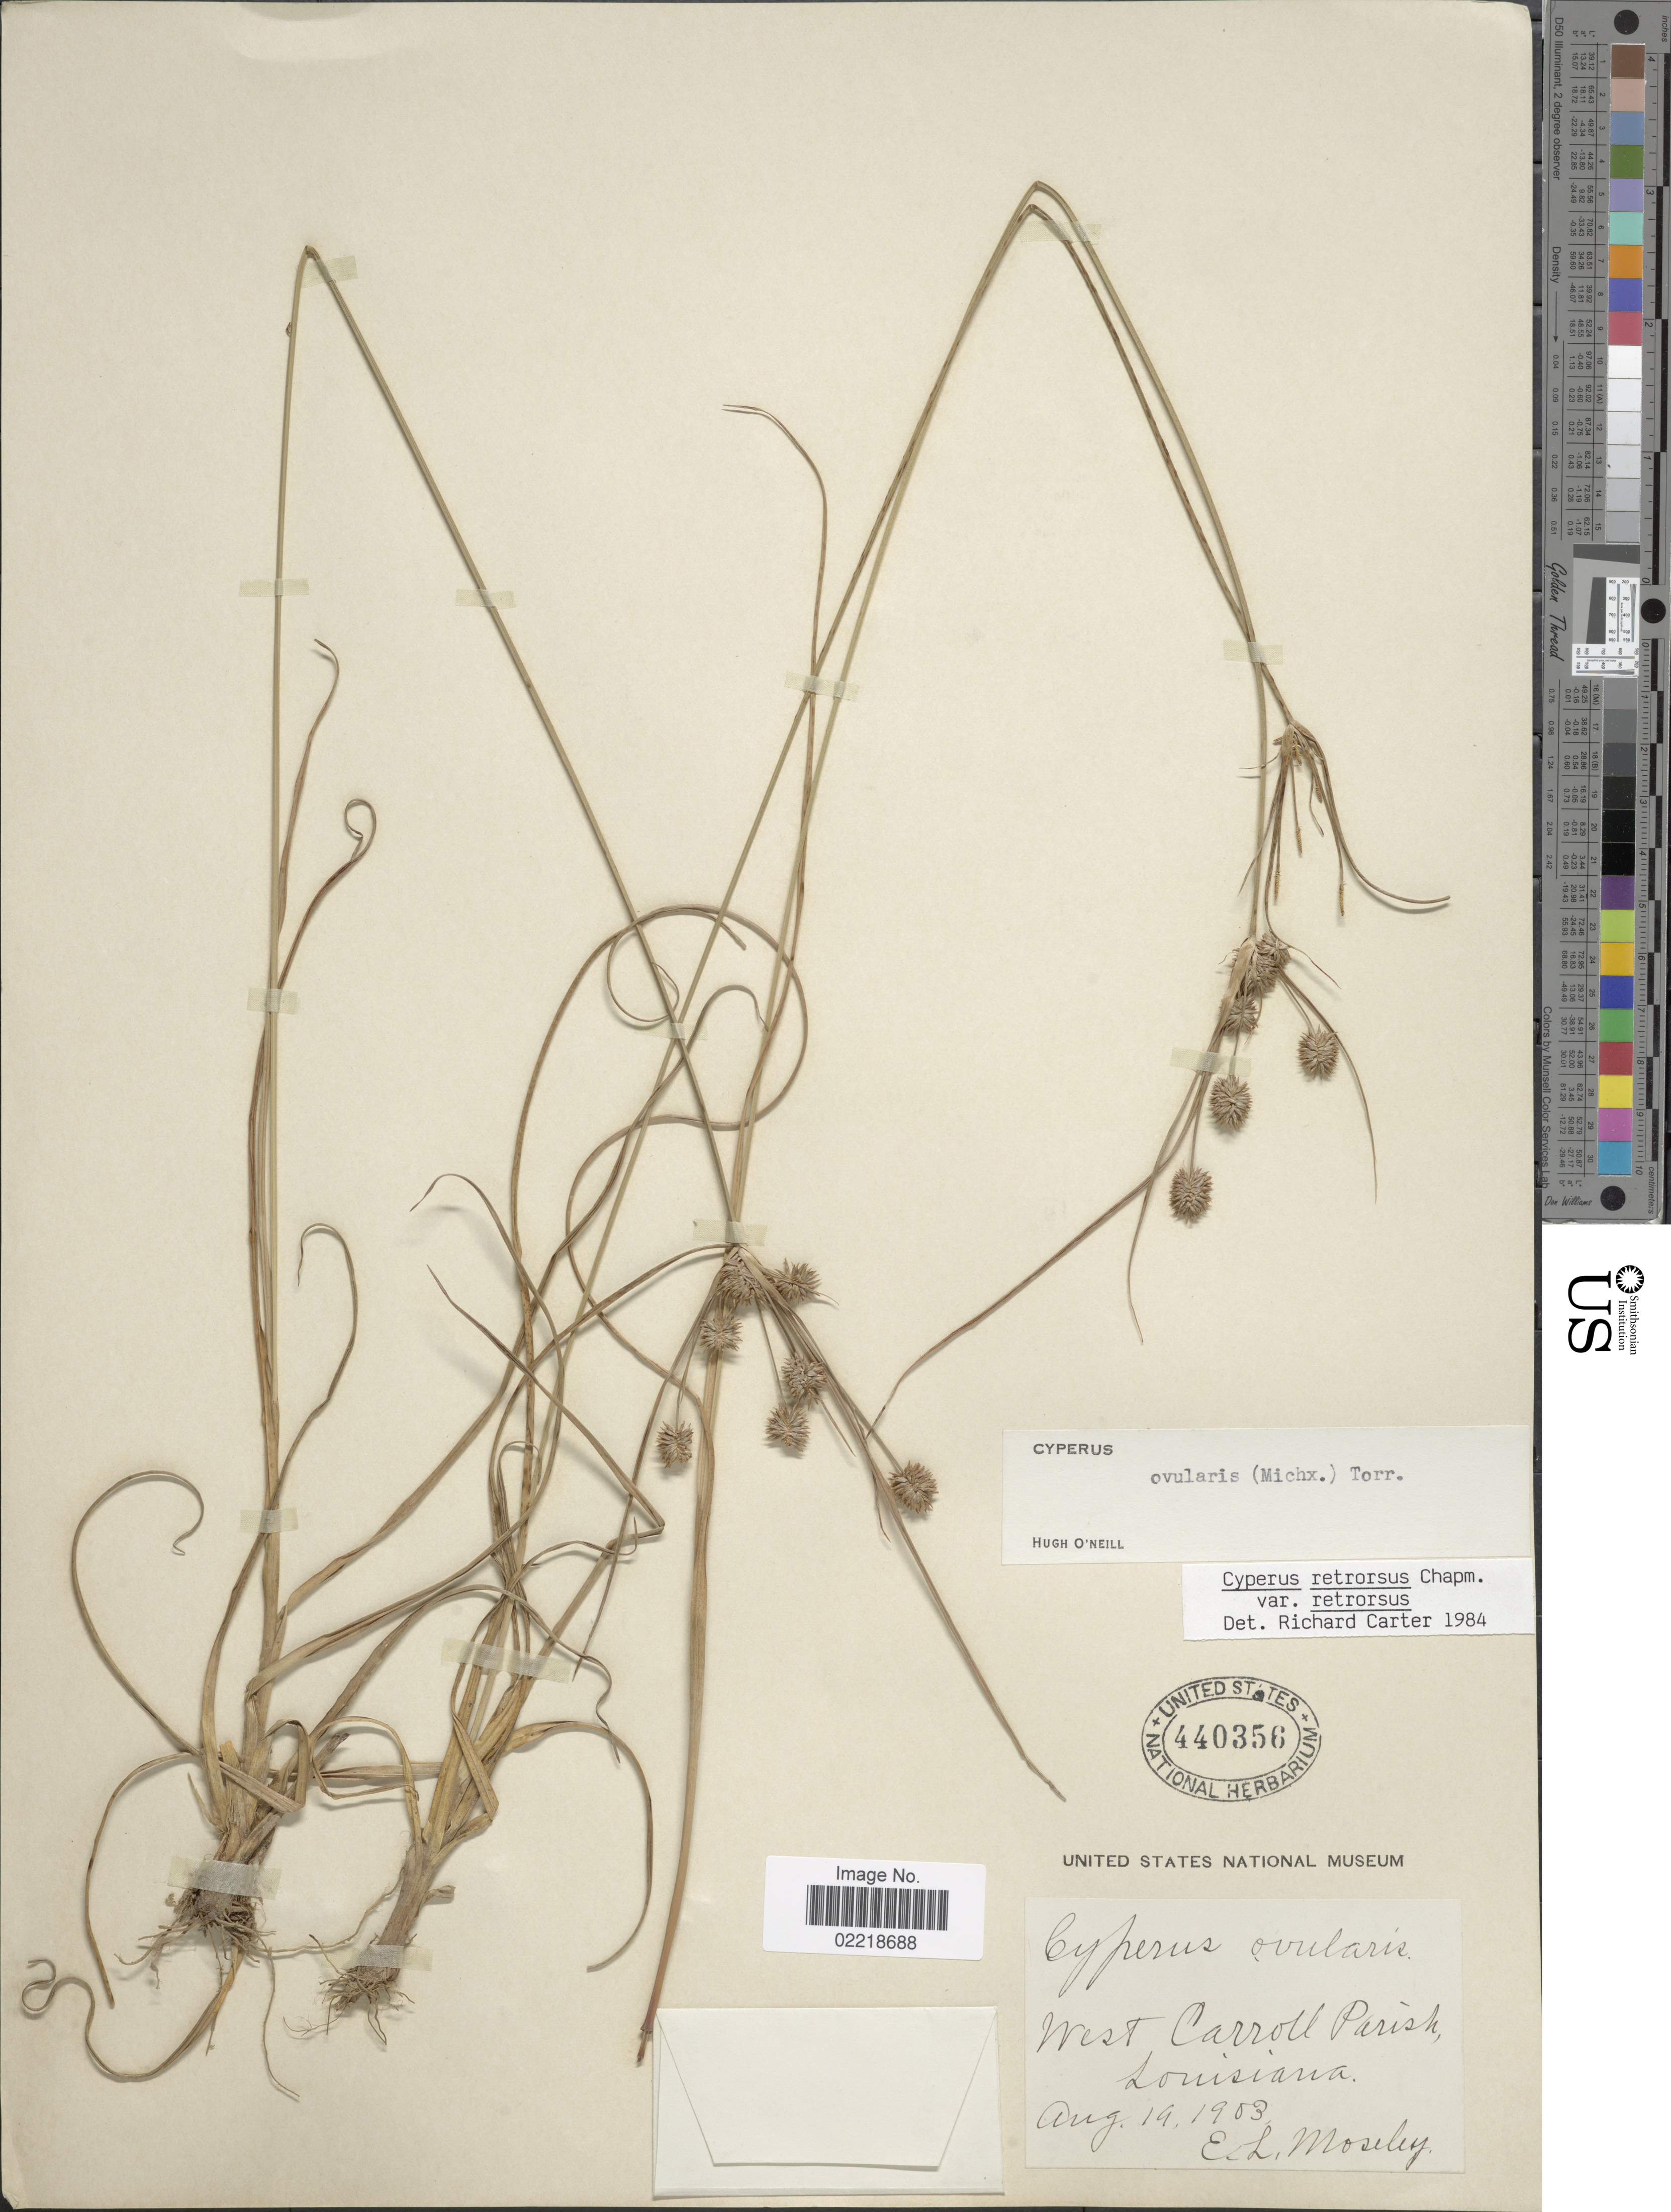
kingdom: Plantae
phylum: Tracheophyta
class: Liliopsida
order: Poales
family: Cyperaceae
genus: Cyperus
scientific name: Cyperus retrorsus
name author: Chapm.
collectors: E. Moseley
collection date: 1903-08-19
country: United States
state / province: Louisiana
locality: West Carroll Parish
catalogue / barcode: US 440356